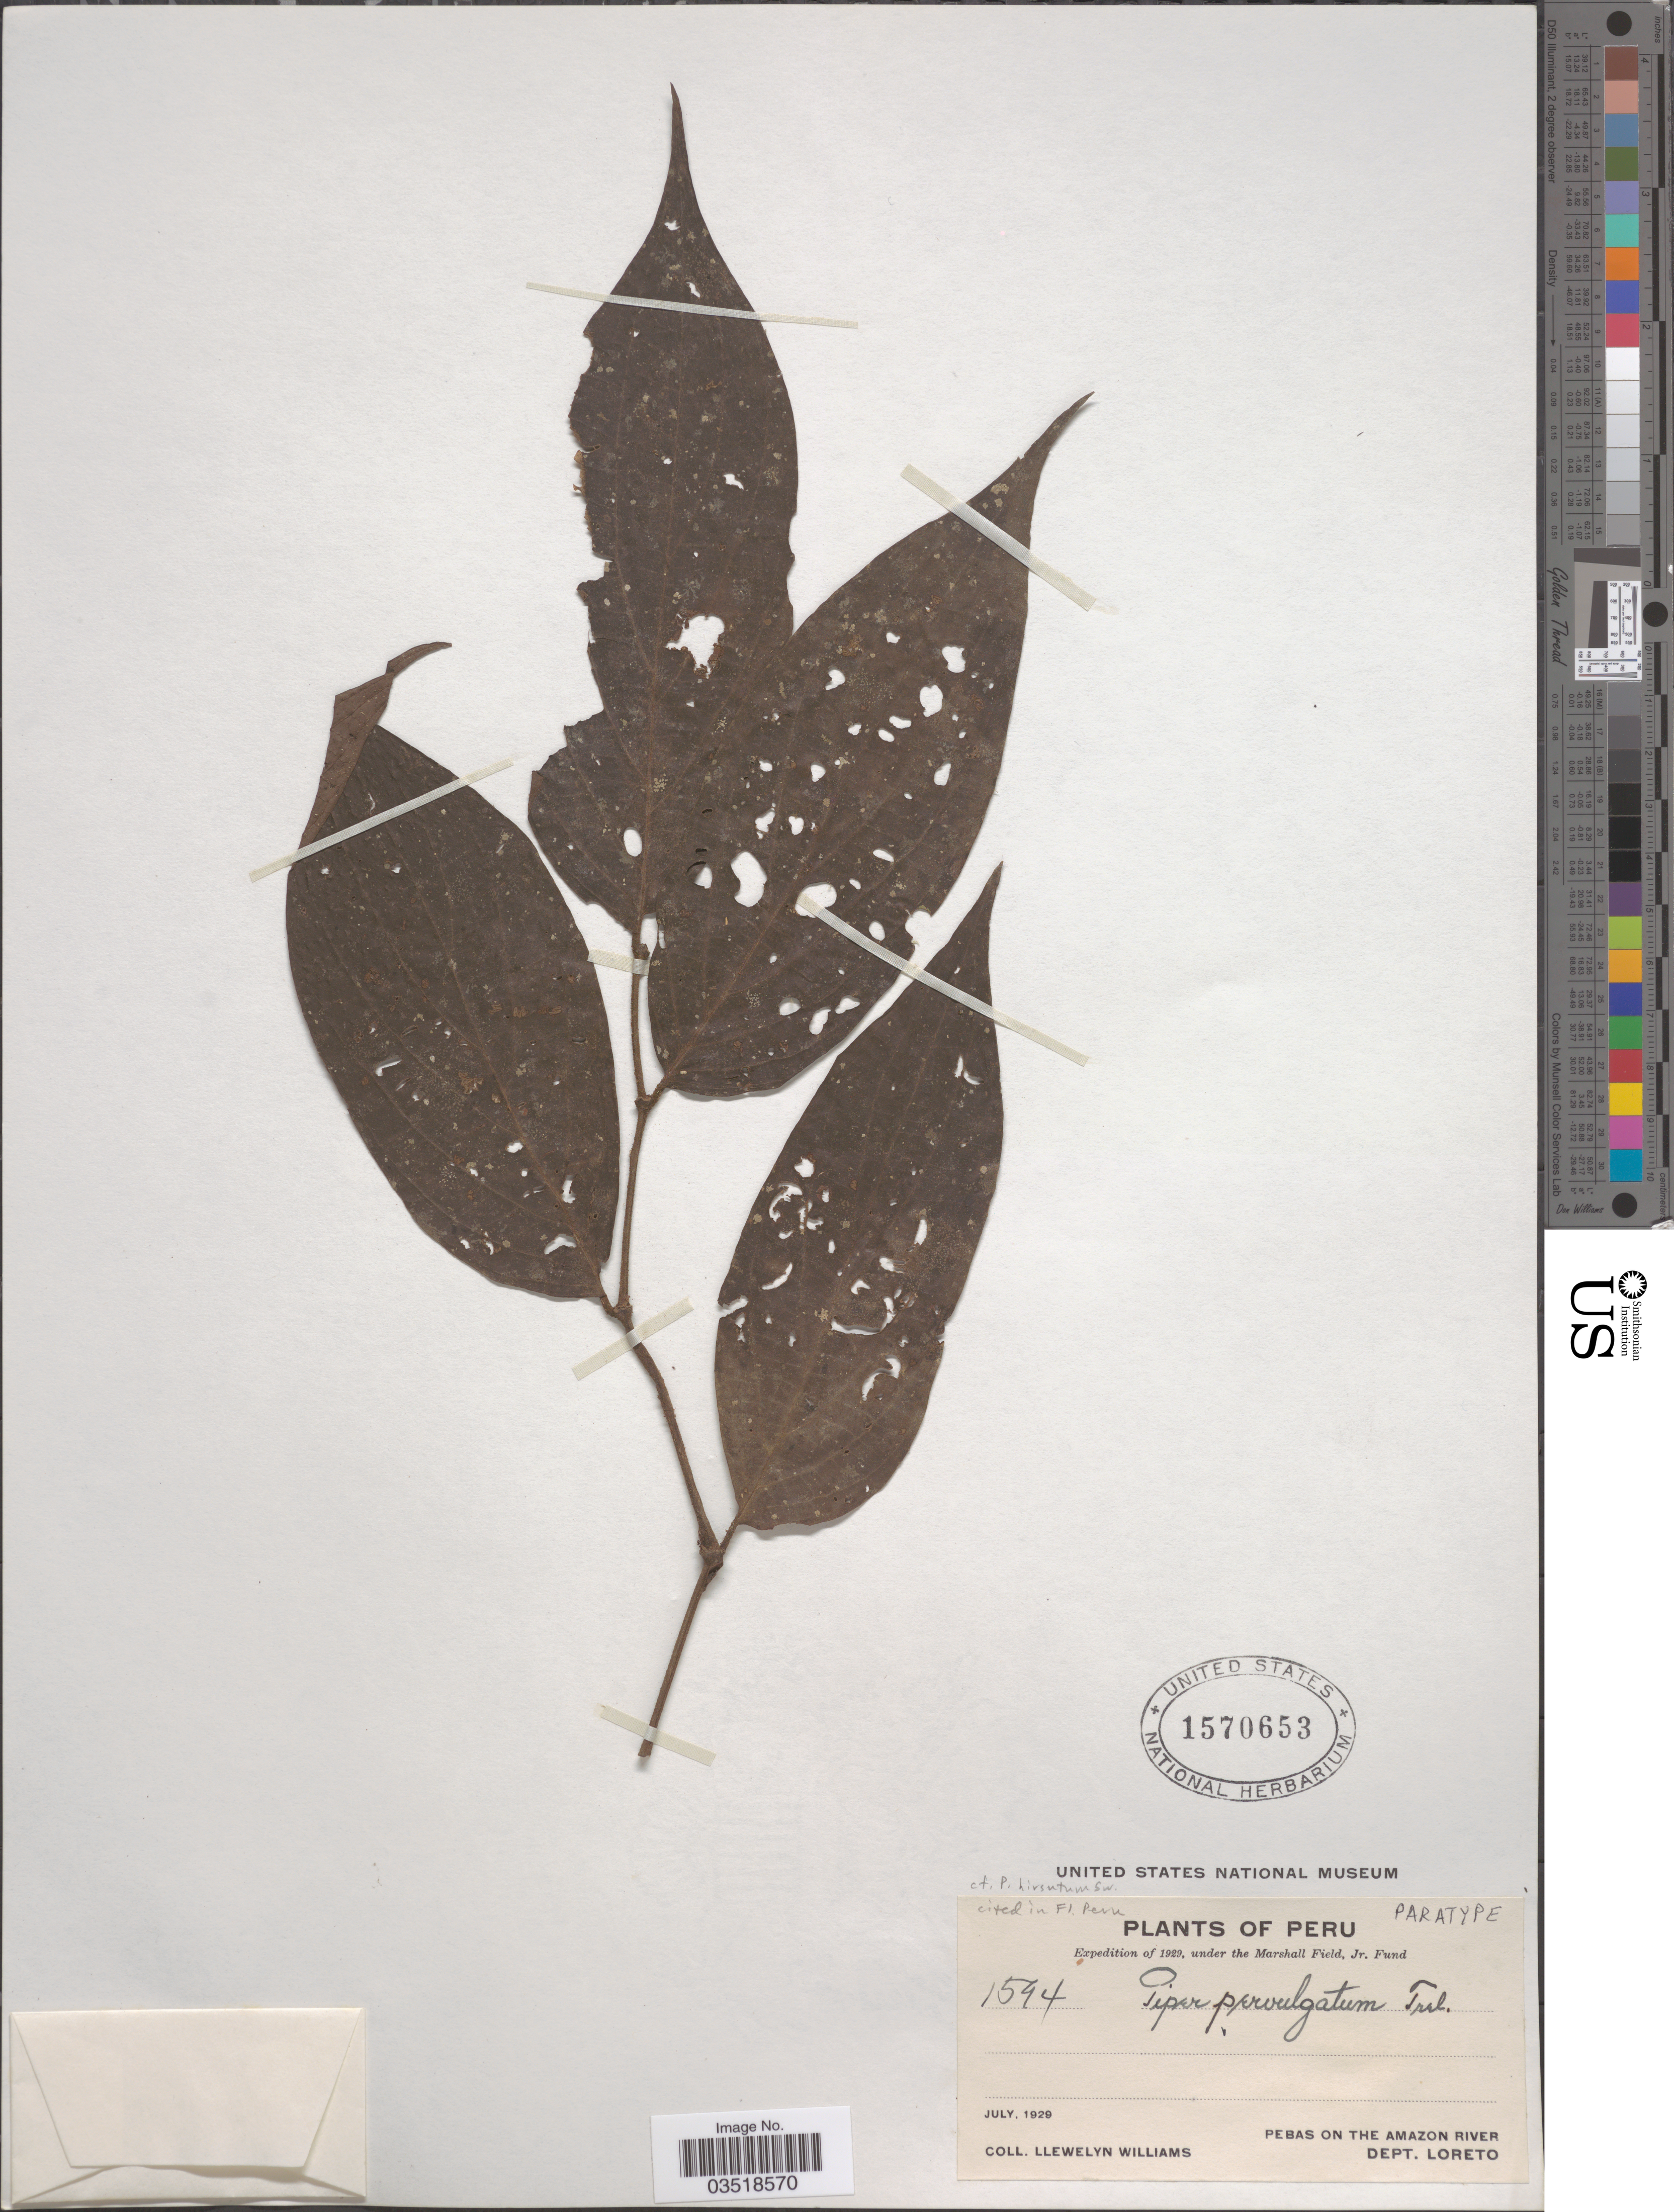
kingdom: Plantae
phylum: Tracheophyta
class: Magnoliopsida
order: Piperales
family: Piperaceae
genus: Piper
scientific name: Piper pervulgatum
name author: Trel.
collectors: Ll. Williams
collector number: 1594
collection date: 1929-07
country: Peru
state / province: Loreto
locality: Pebas on the Amazon River. Dept. Loreto.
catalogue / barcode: US 1570653